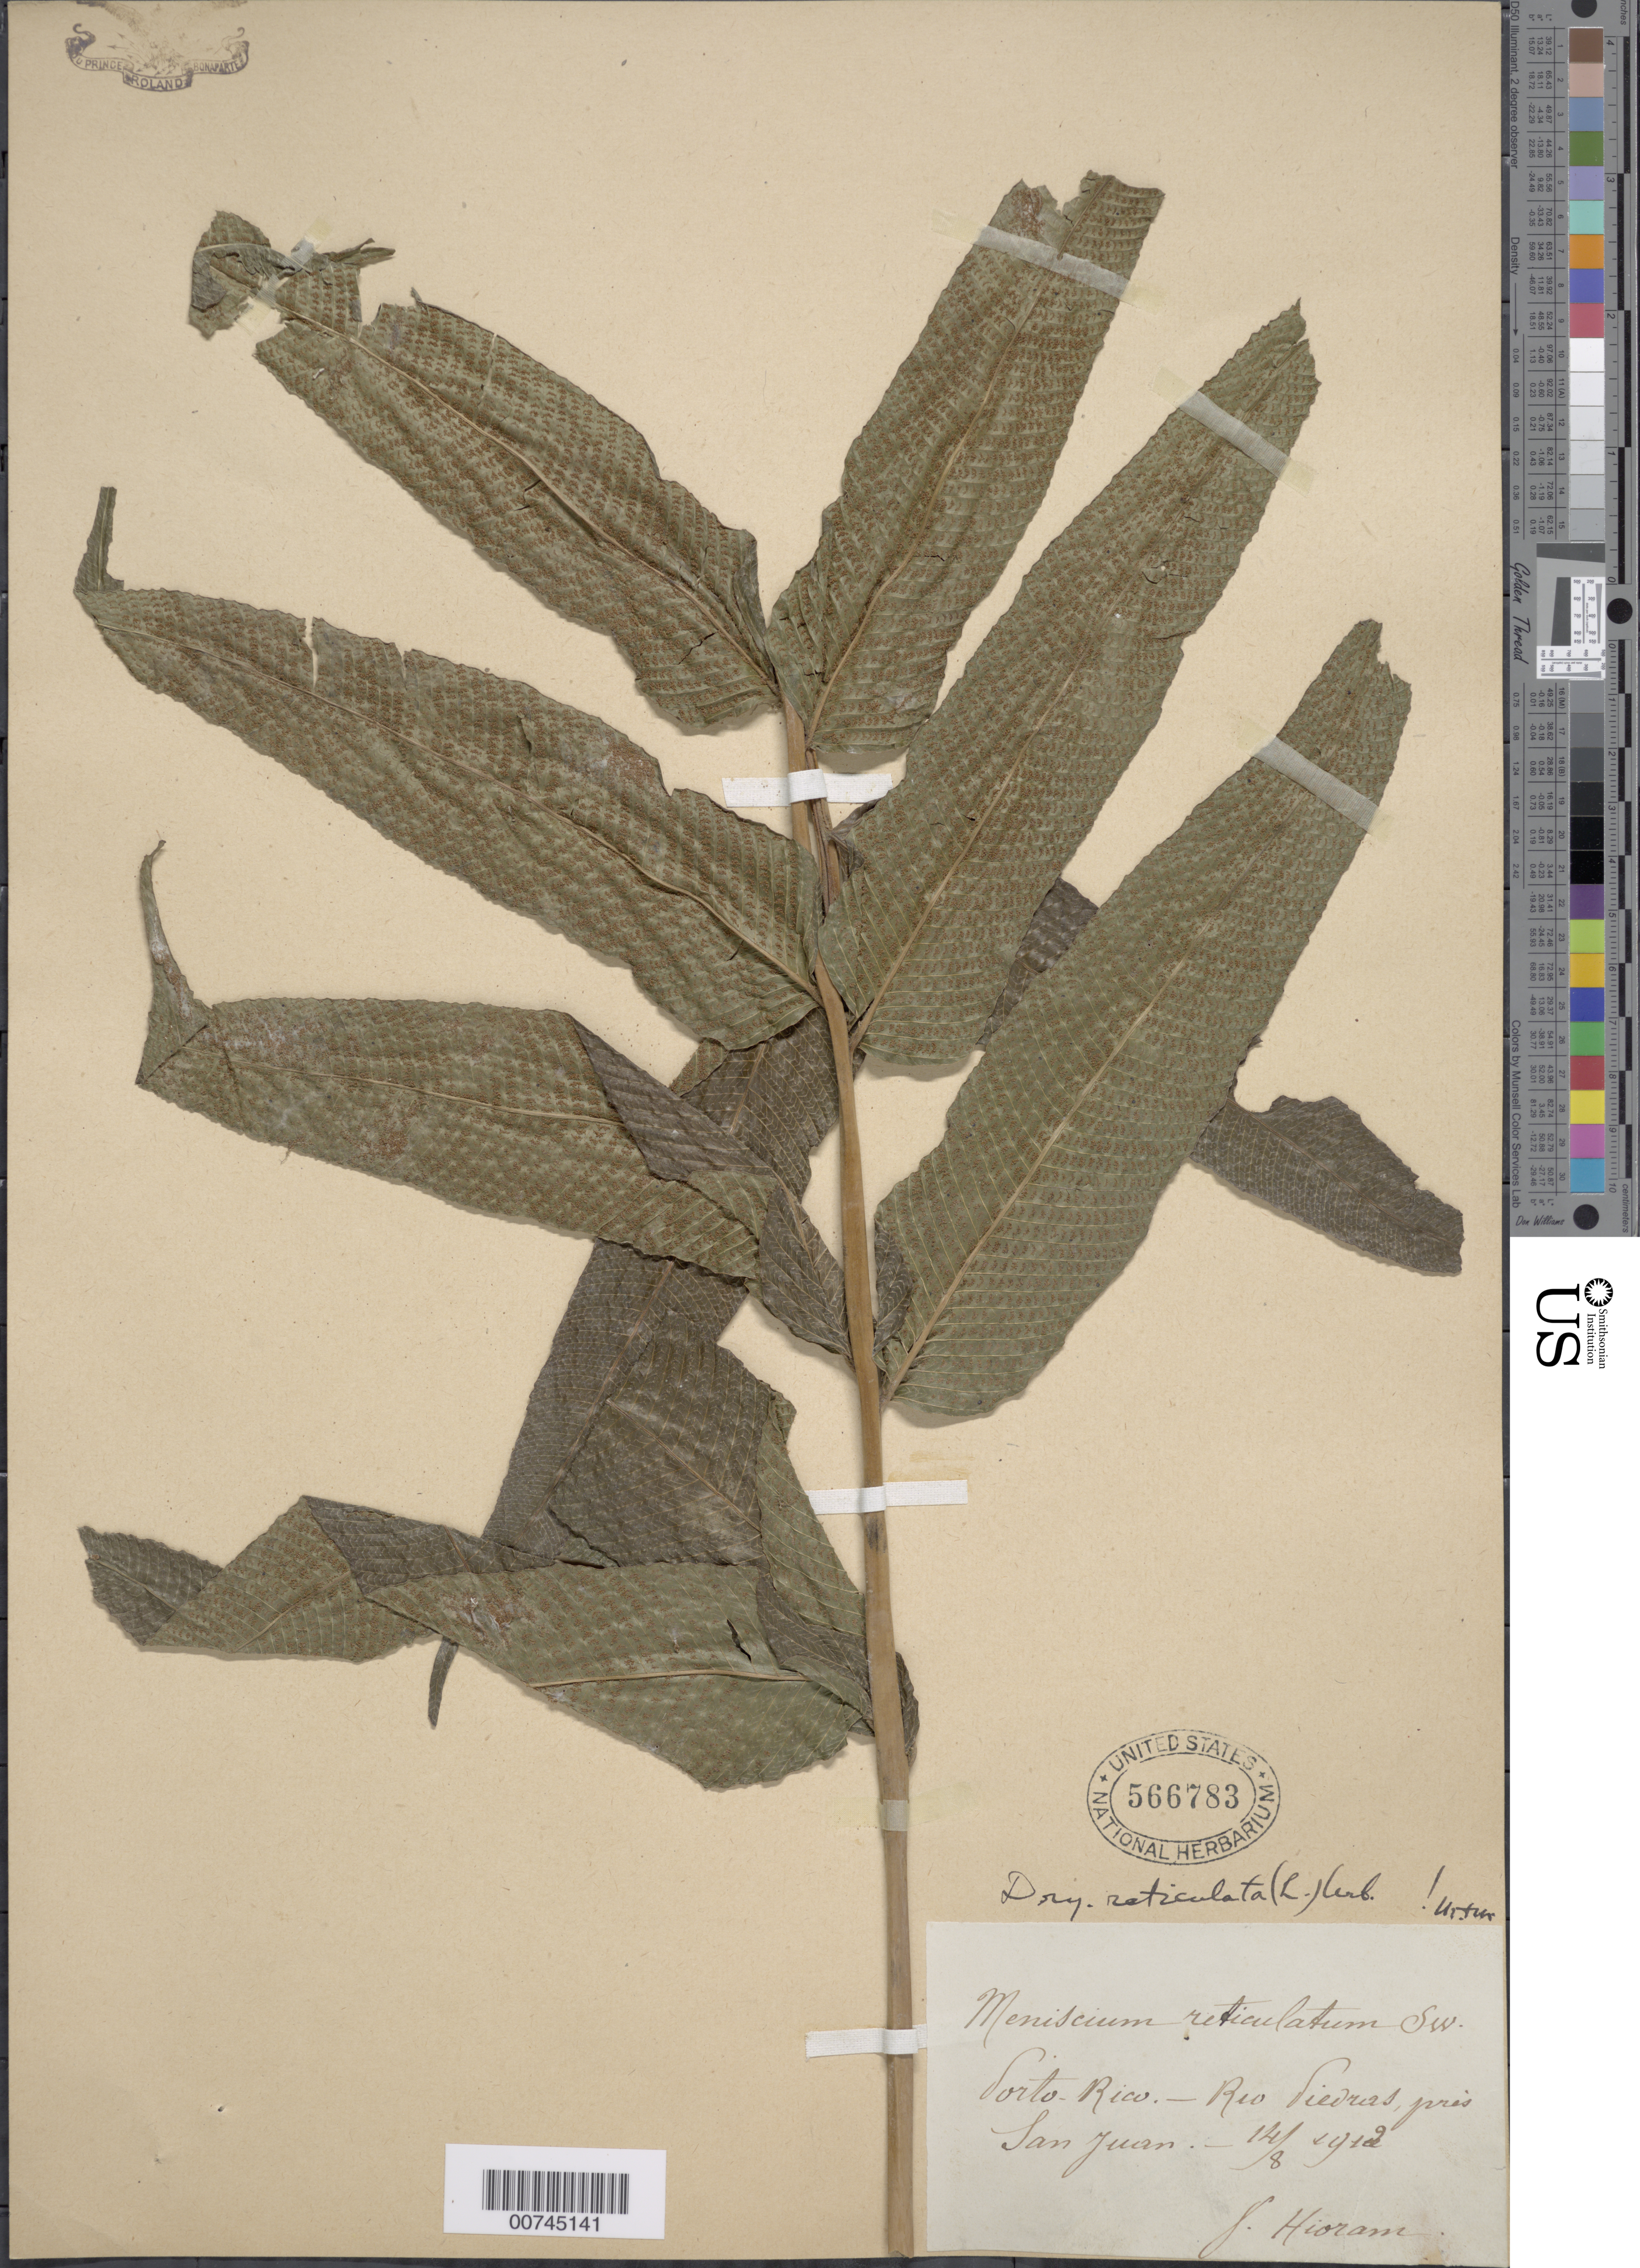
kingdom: Plantae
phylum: Tracheophyta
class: Polypodiopsida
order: Polypodiales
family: Thelypteridaceae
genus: Meniscium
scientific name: Meniscium reticulatum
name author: (L.) Sw.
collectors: Bro. Hioram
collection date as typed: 14 Aug 1912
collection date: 1912-08-14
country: Puerto Rico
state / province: San Juan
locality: Río Piedras pris San Juan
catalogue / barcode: US 566783